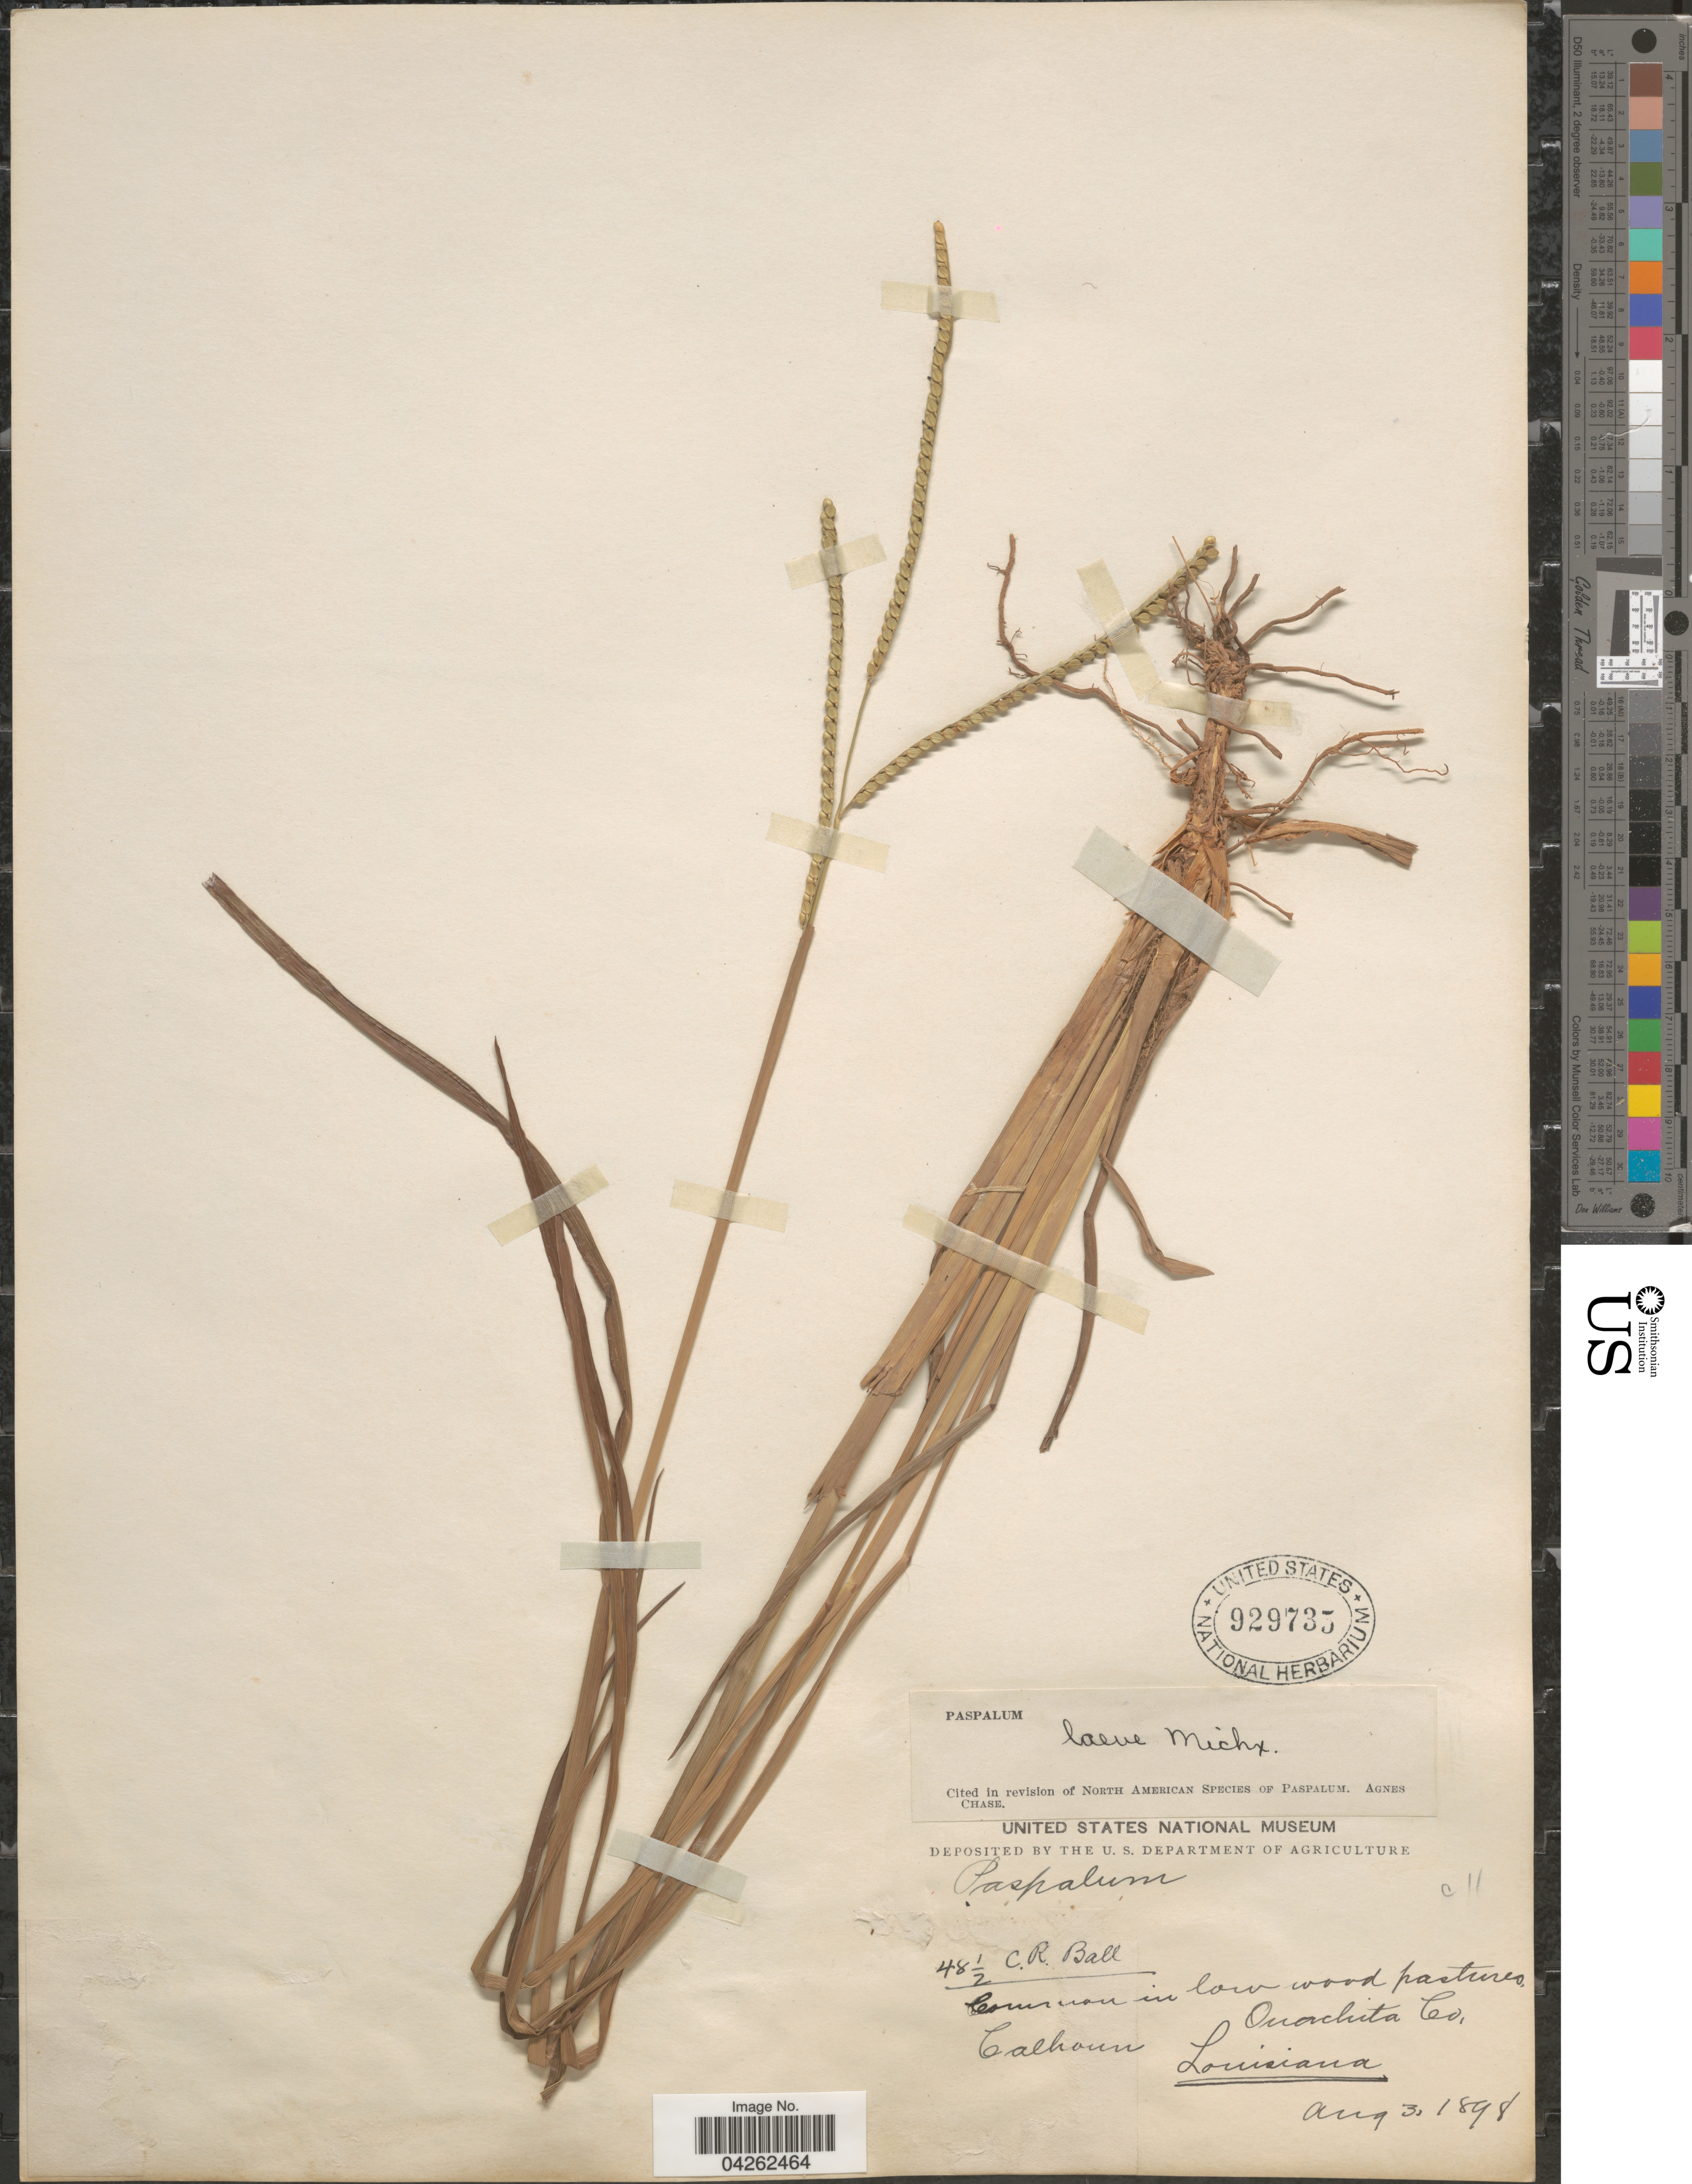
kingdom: Plantae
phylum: Tracheophyta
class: Liliopsida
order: Poales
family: Poaceae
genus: Paspalum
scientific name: Paspalum laeve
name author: Michx.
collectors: C. R. Ball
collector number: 48½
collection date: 1898-08-03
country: United States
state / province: Louisiana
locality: Common in low wood pastures. Ouachita Co, Calhoun.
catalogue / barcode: US 929735